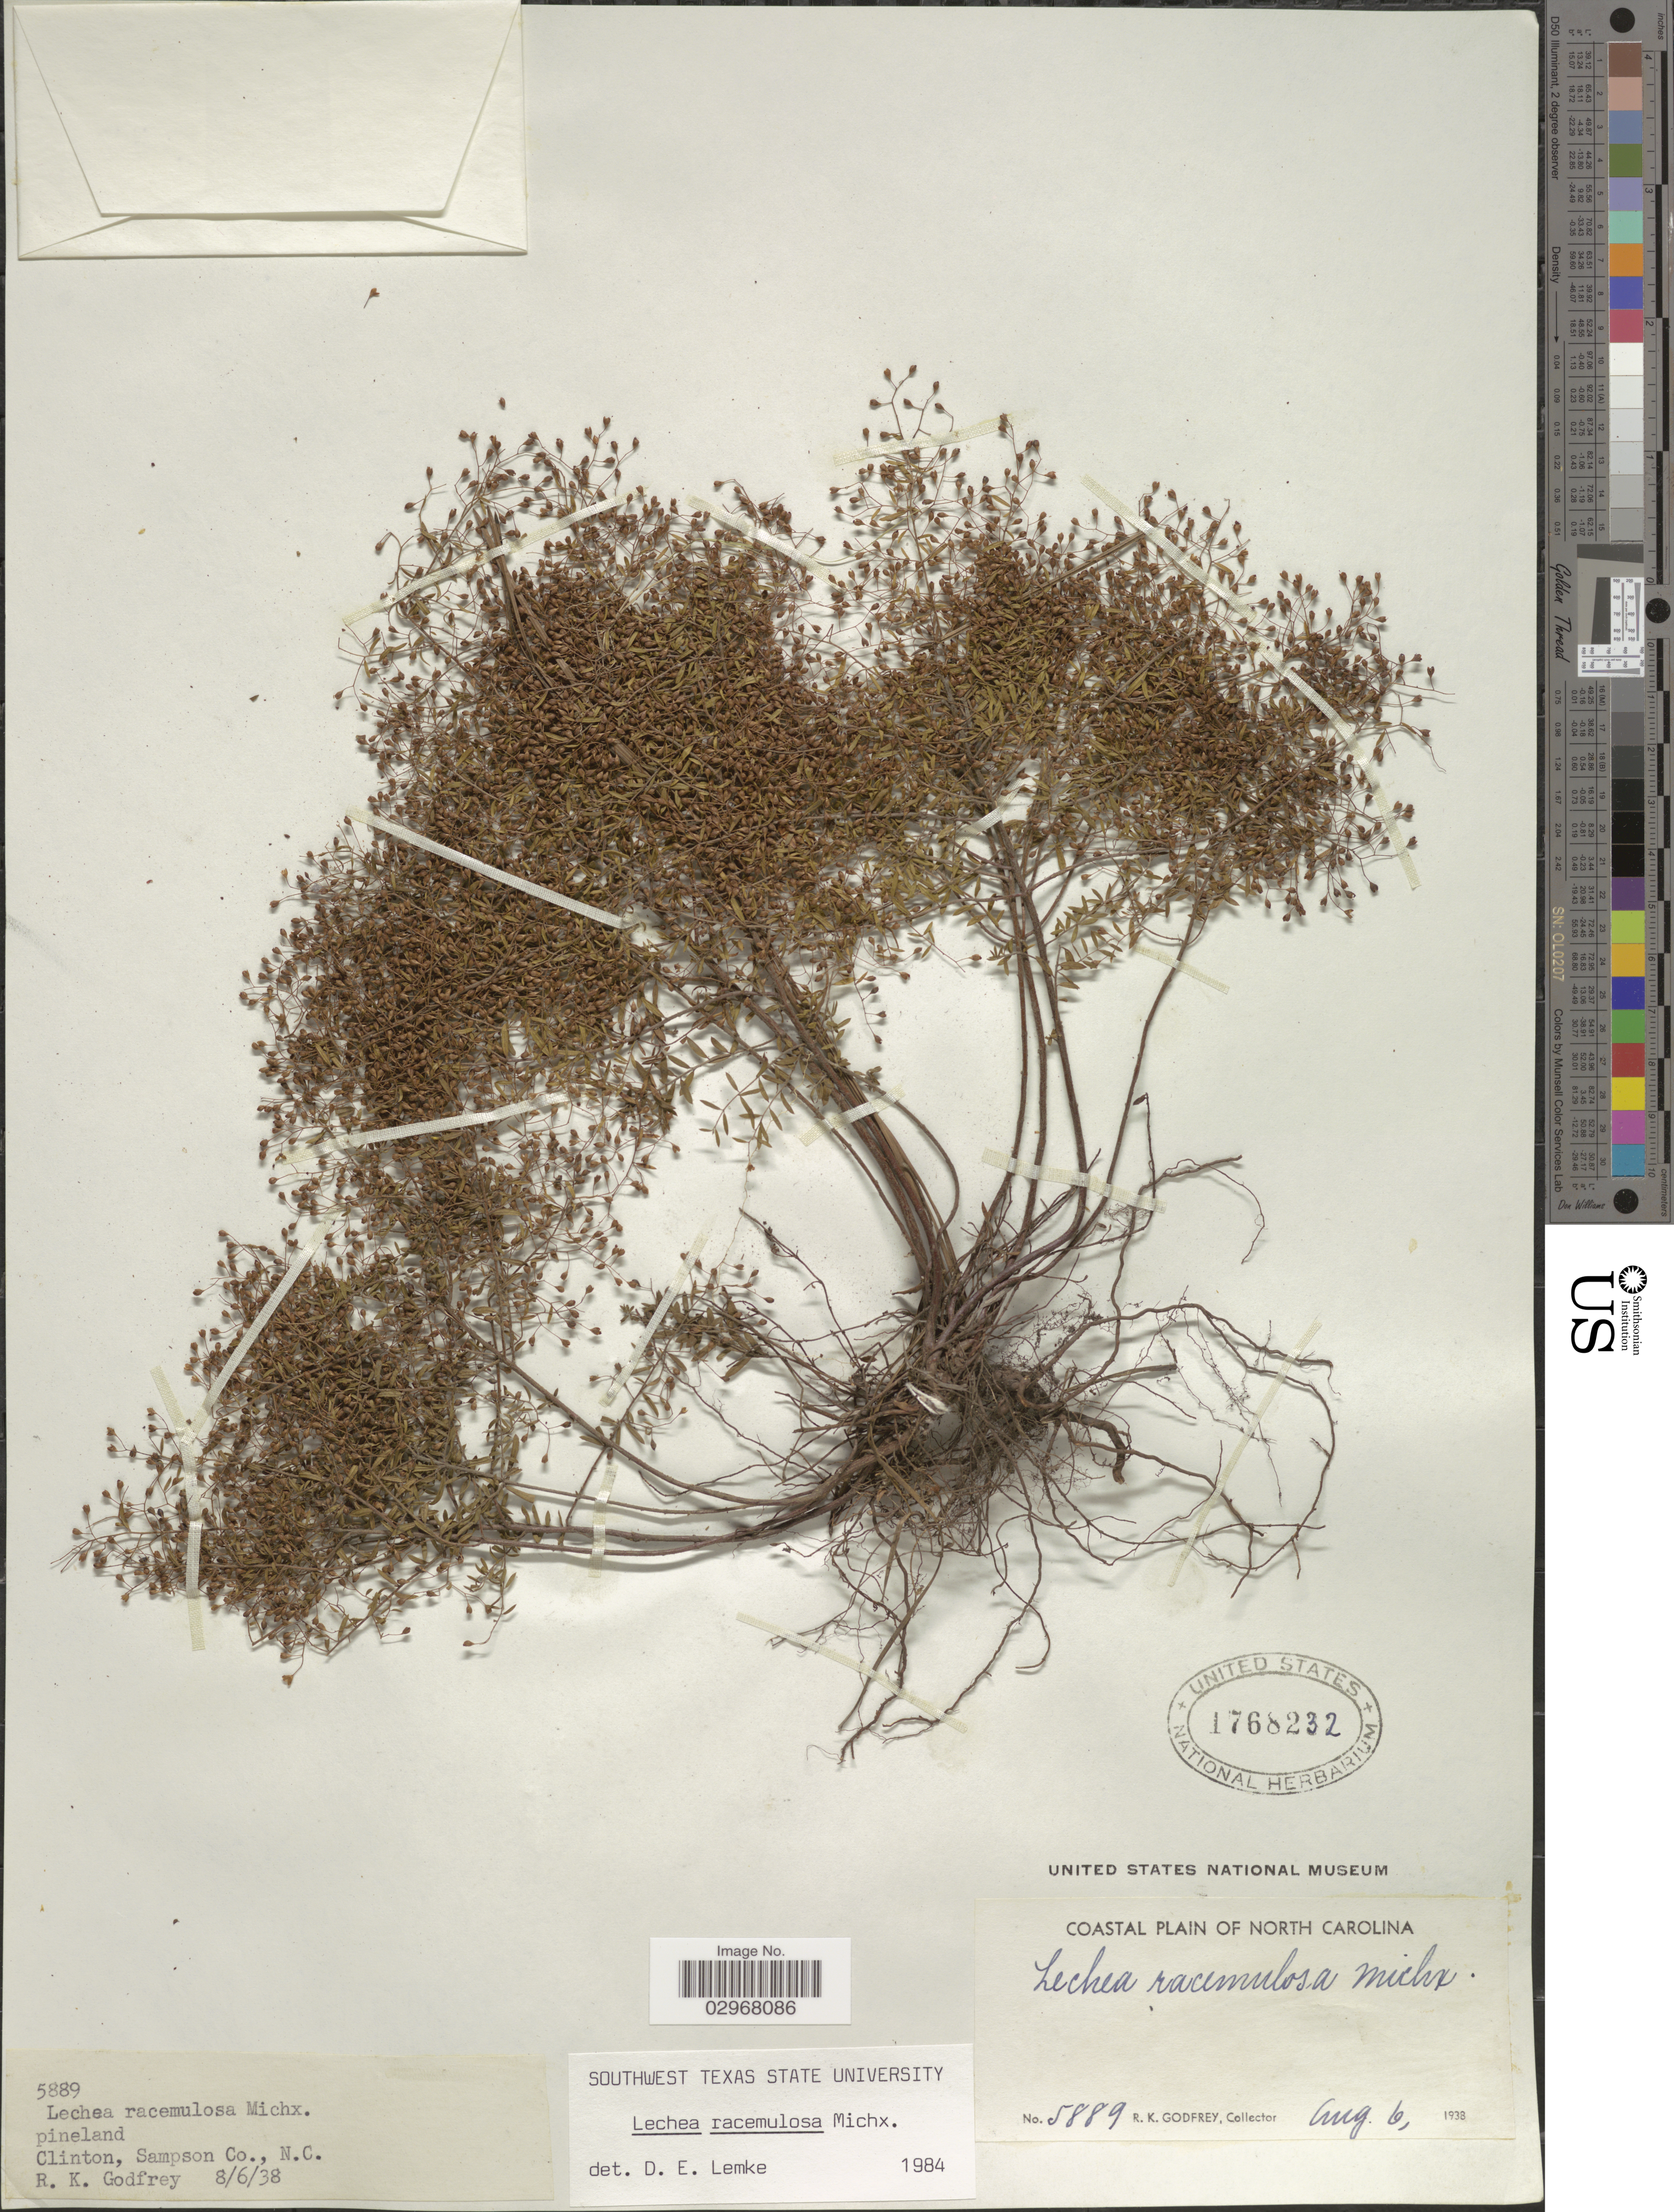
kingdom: Plantae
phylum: Tracheophyta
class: Magnoliopsida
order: Malvales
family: Cistaceae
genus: Lechea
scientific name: Lechea racemulosa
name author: Michx.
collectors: R. K. Godfrey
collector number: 5889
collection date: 1938-08-06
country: United States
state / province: North Carolina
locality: Clinton, Sampson Co. Coastal Plain of North Carolina.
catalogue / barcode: US 1768232